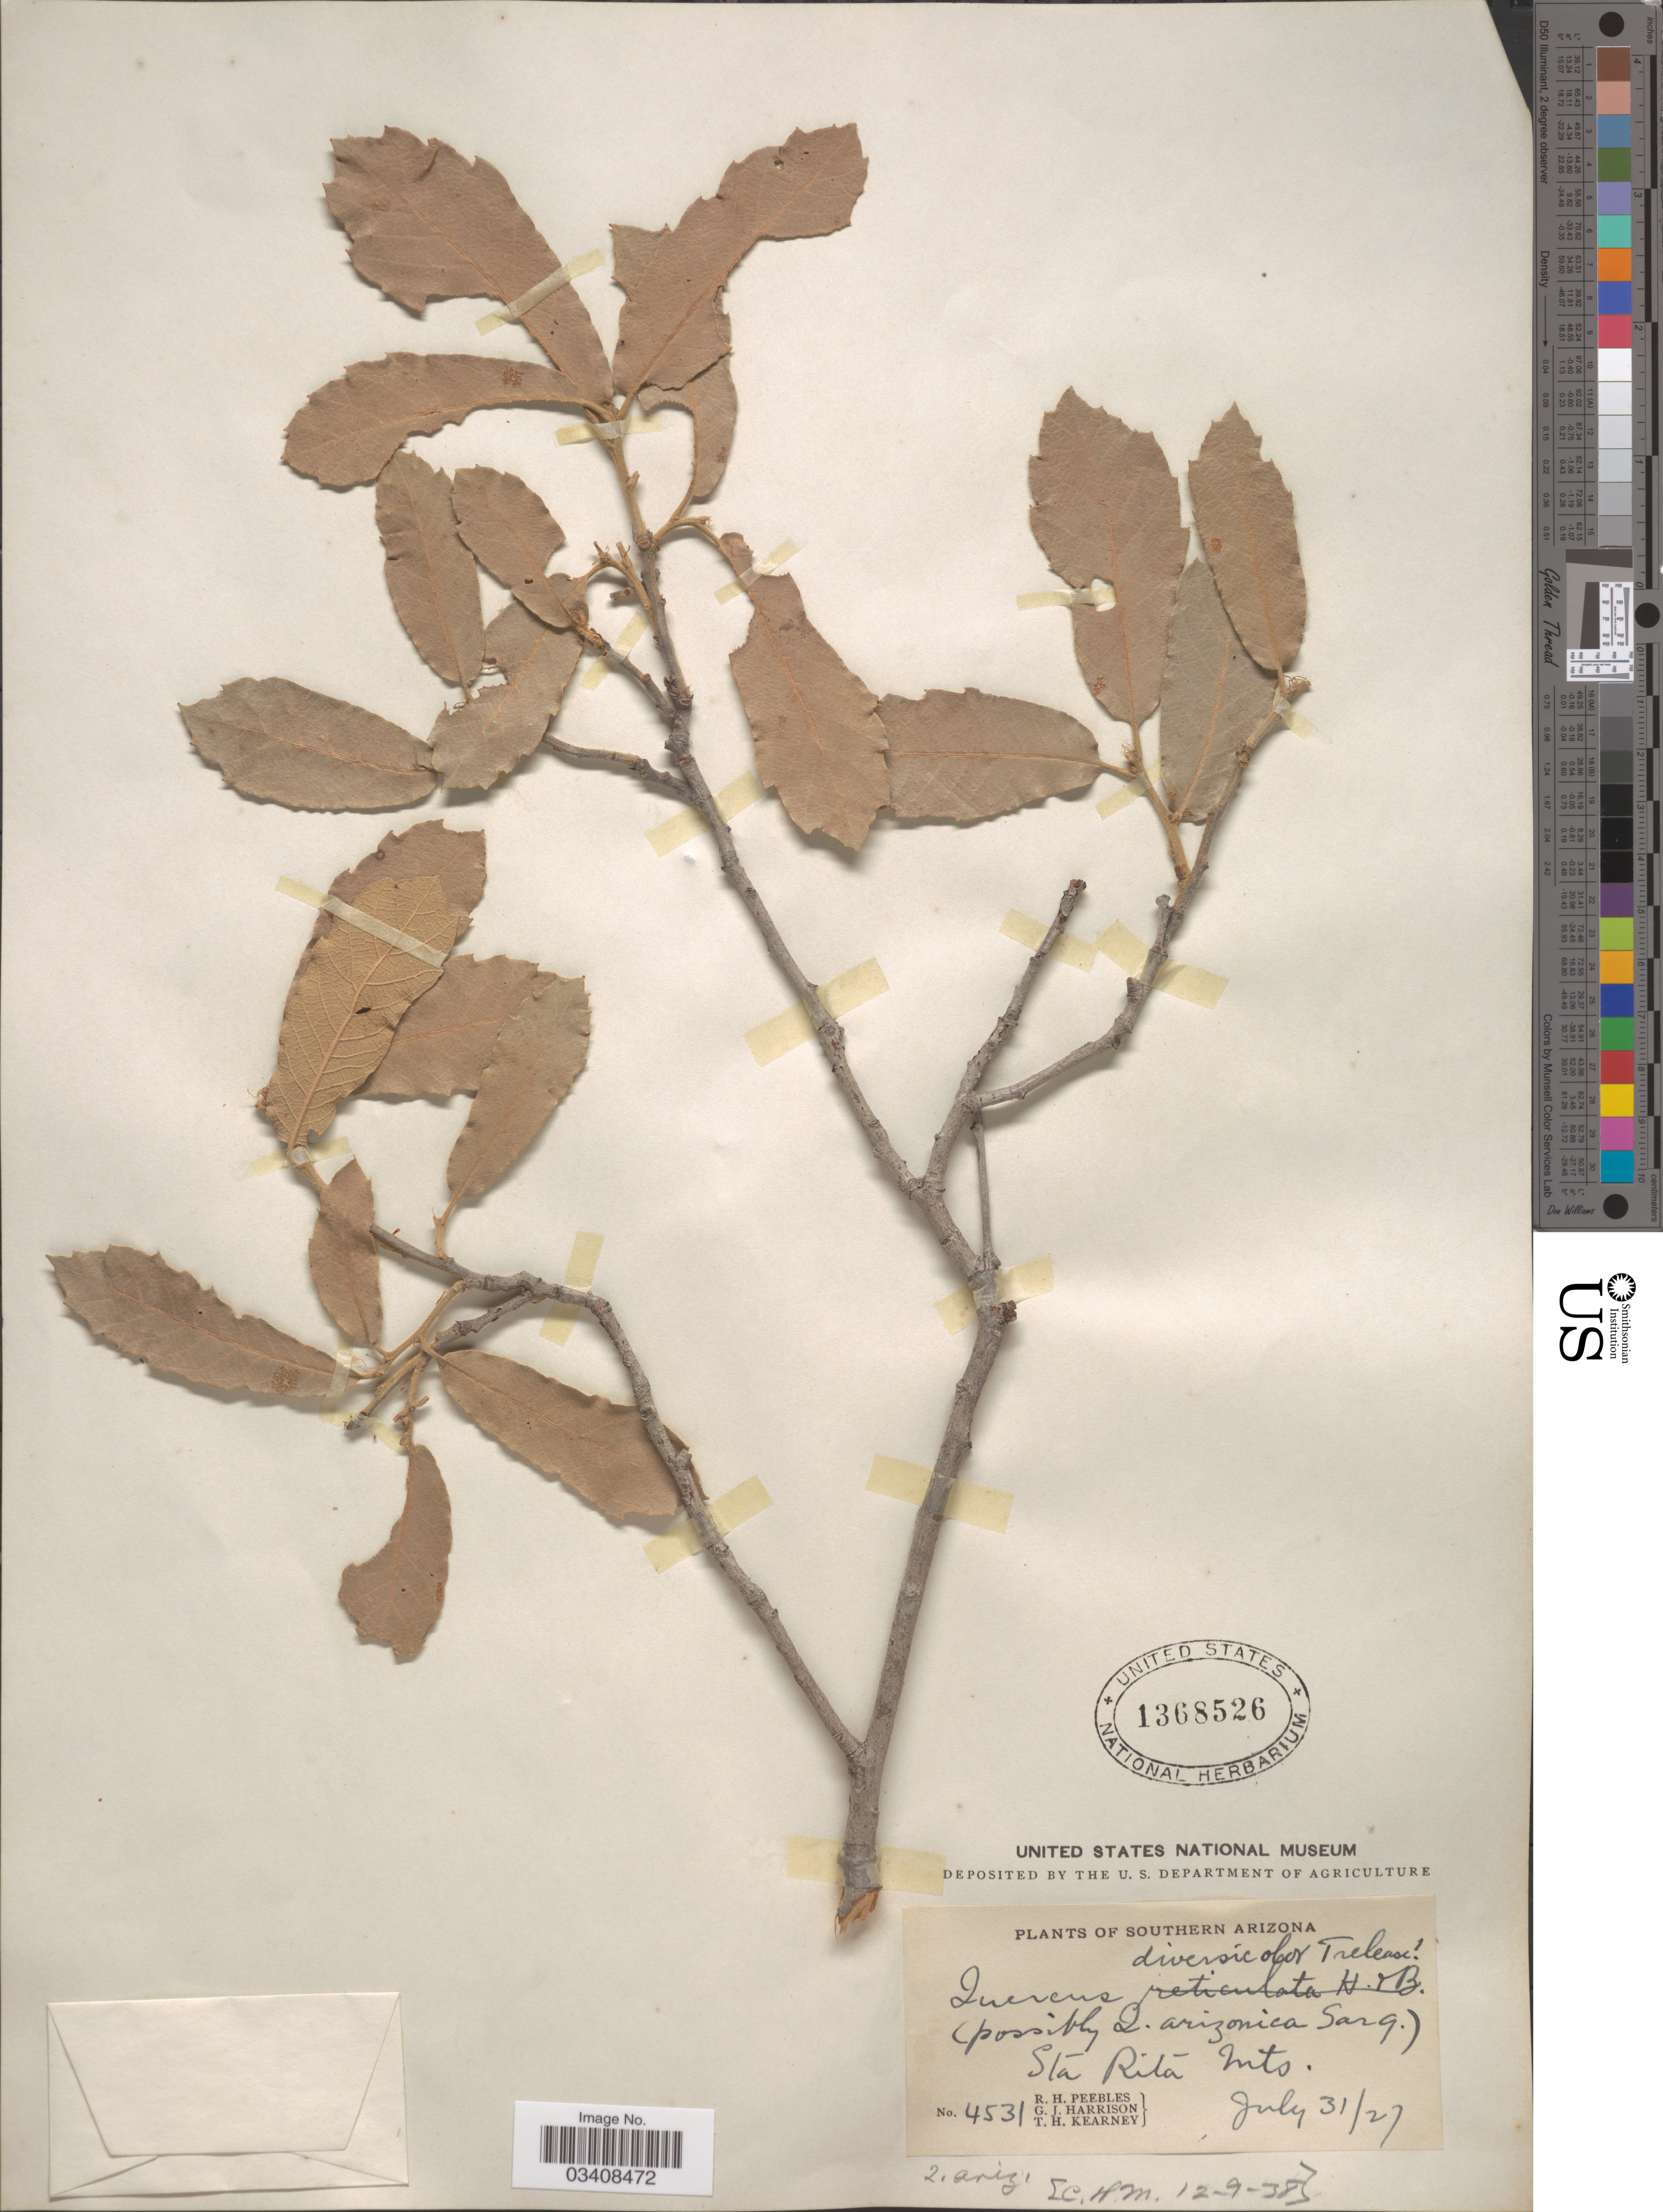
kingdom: Plantae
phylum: Tracheophyta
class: Magnoliopsida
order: Fagales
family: Fagaceae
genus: Quercus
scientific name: Quercus rugosa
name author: Née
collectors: R. H. Peebles, G. J. Harrison & T. H. Kearney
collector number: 4531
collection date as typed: Transcribed d/m/y: 31/7/27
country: United States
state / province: Arizona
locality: Southern Arizona. Sta Rita Mts.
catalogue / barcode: US 1368526